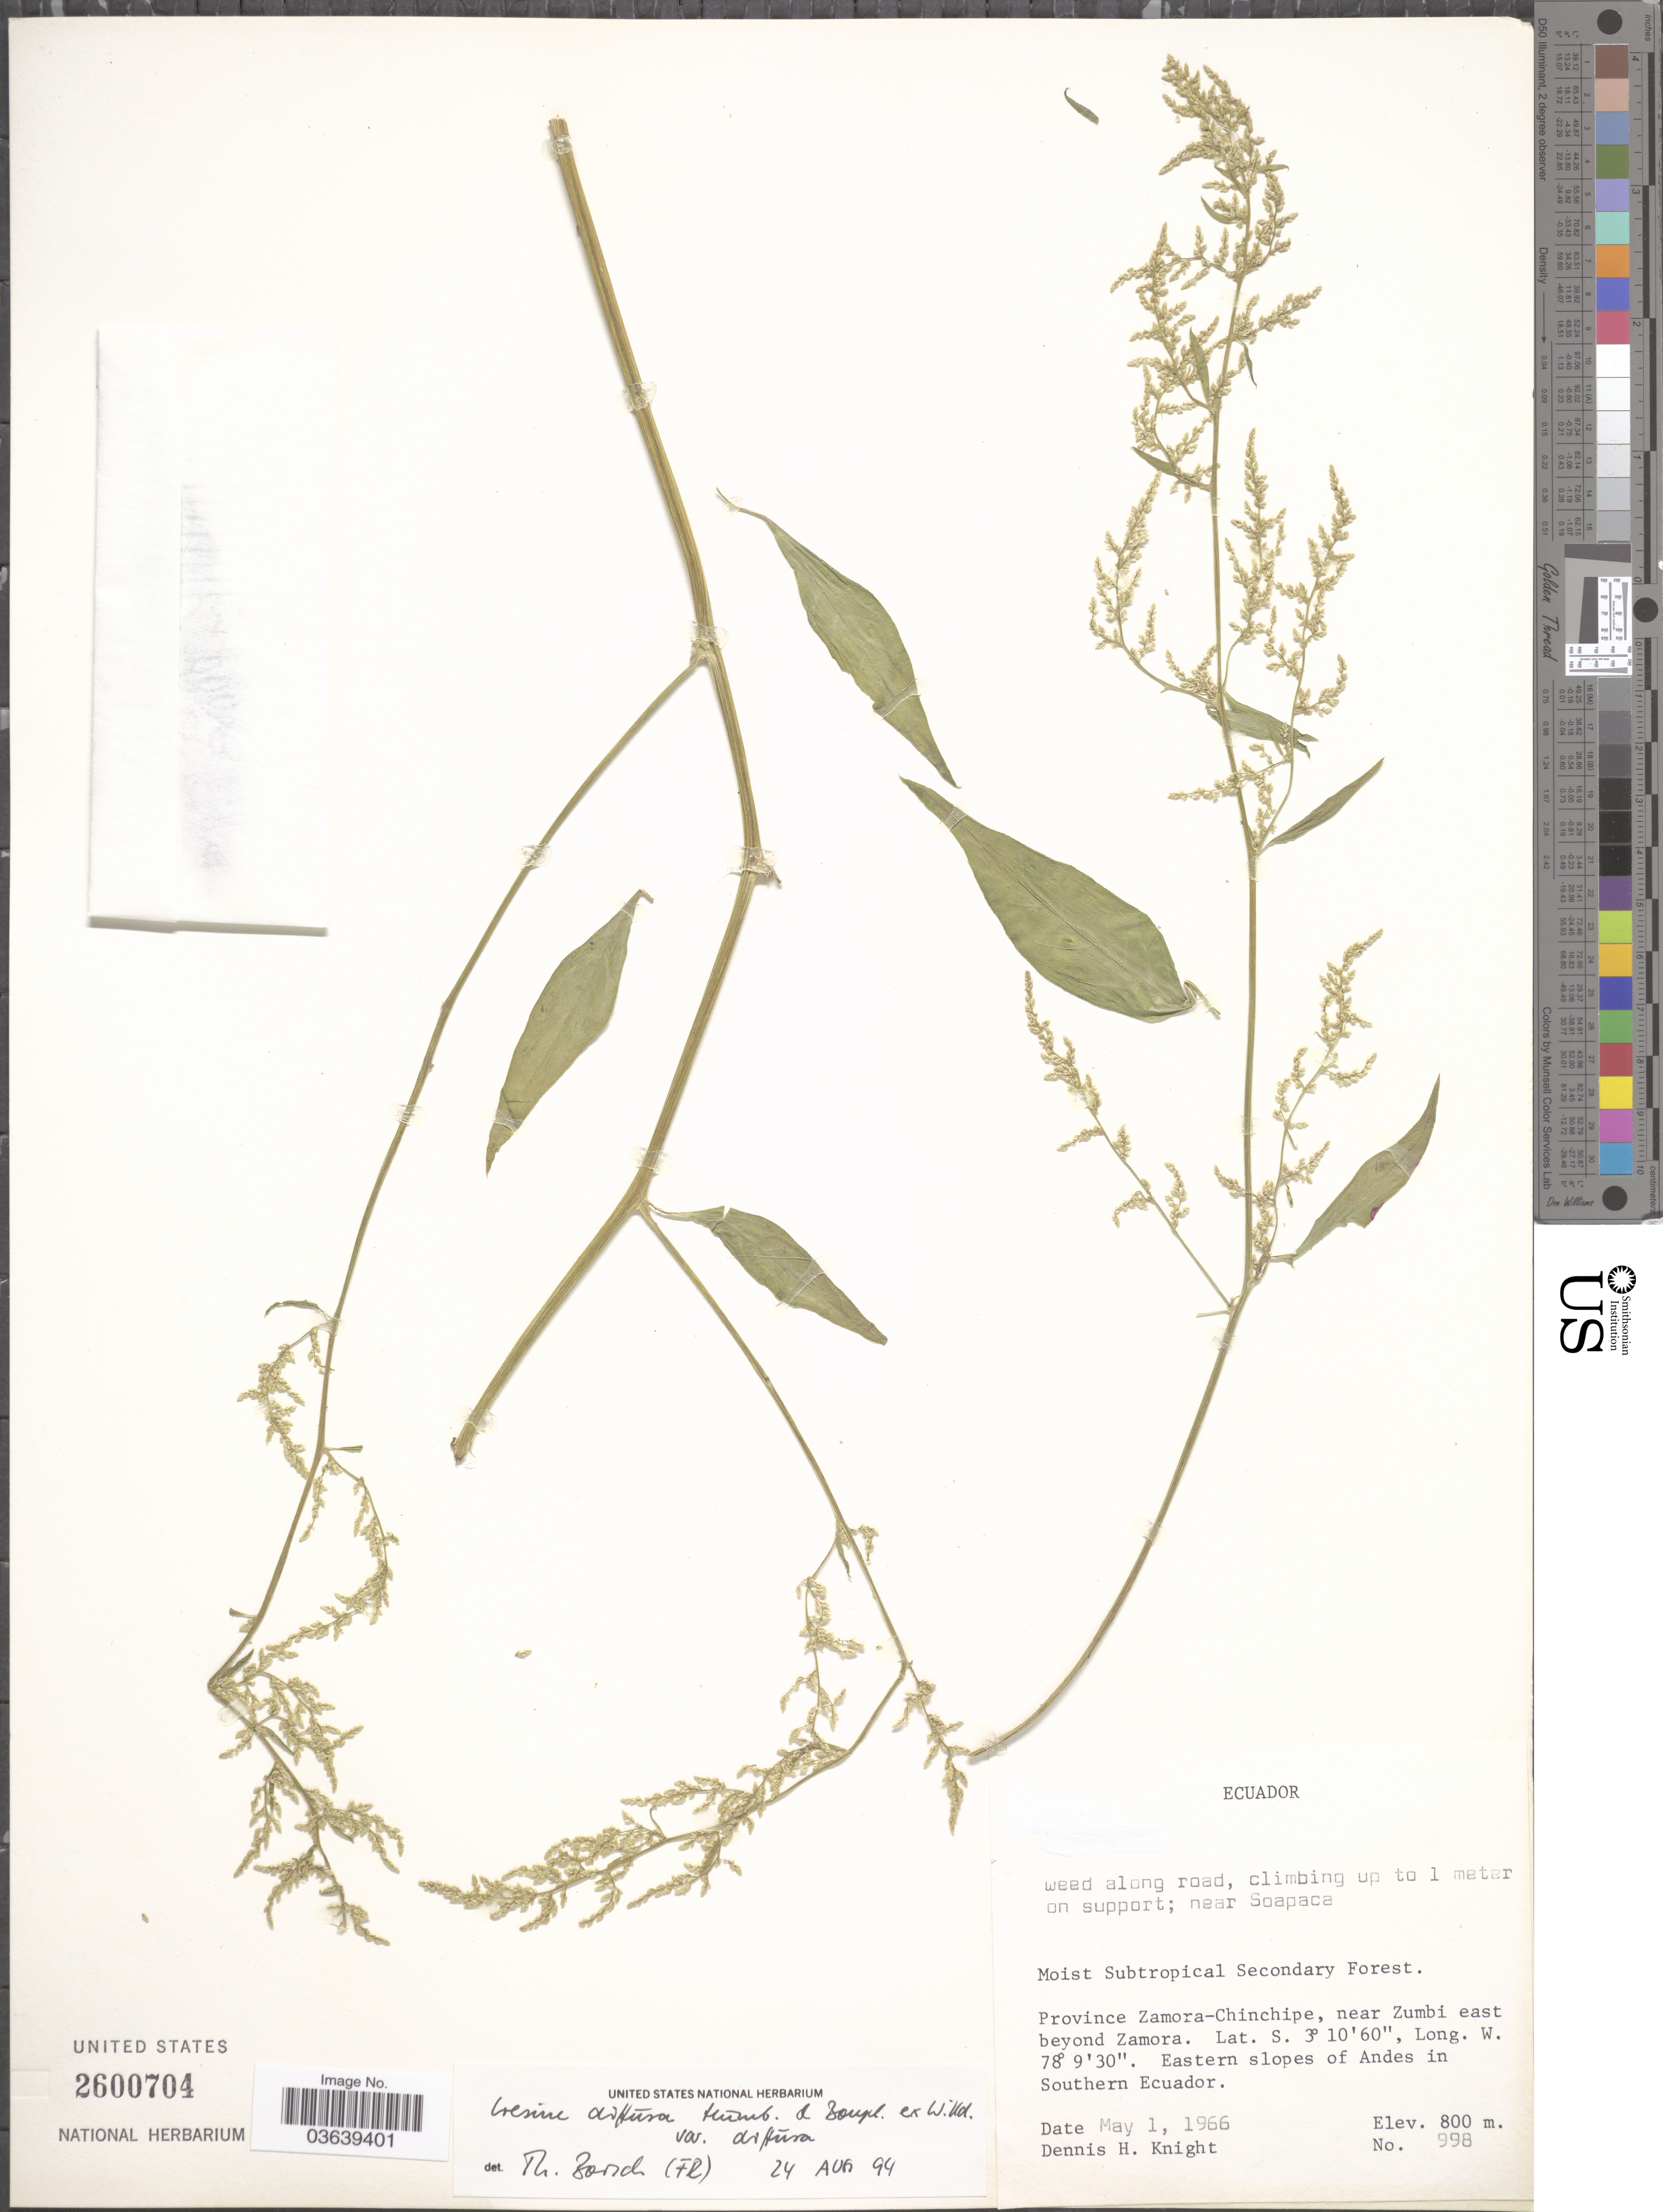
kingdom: Plantae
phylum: Tracheophyta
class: Magnoliopsida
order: Caryophyllales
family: Amaranthaceae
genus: Iresine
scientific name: Iresine diffusa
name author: Humb. & Bonpl. ex Willd.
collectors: D. Knight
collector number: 998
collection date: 1966-05-01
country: Ecuador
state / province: Zamora-Chinchipe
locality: Near Zumbi east beyond Zamora. Eastern slopes of Andes in Southern Ecuador.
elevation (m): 800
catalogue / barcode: US 2600704